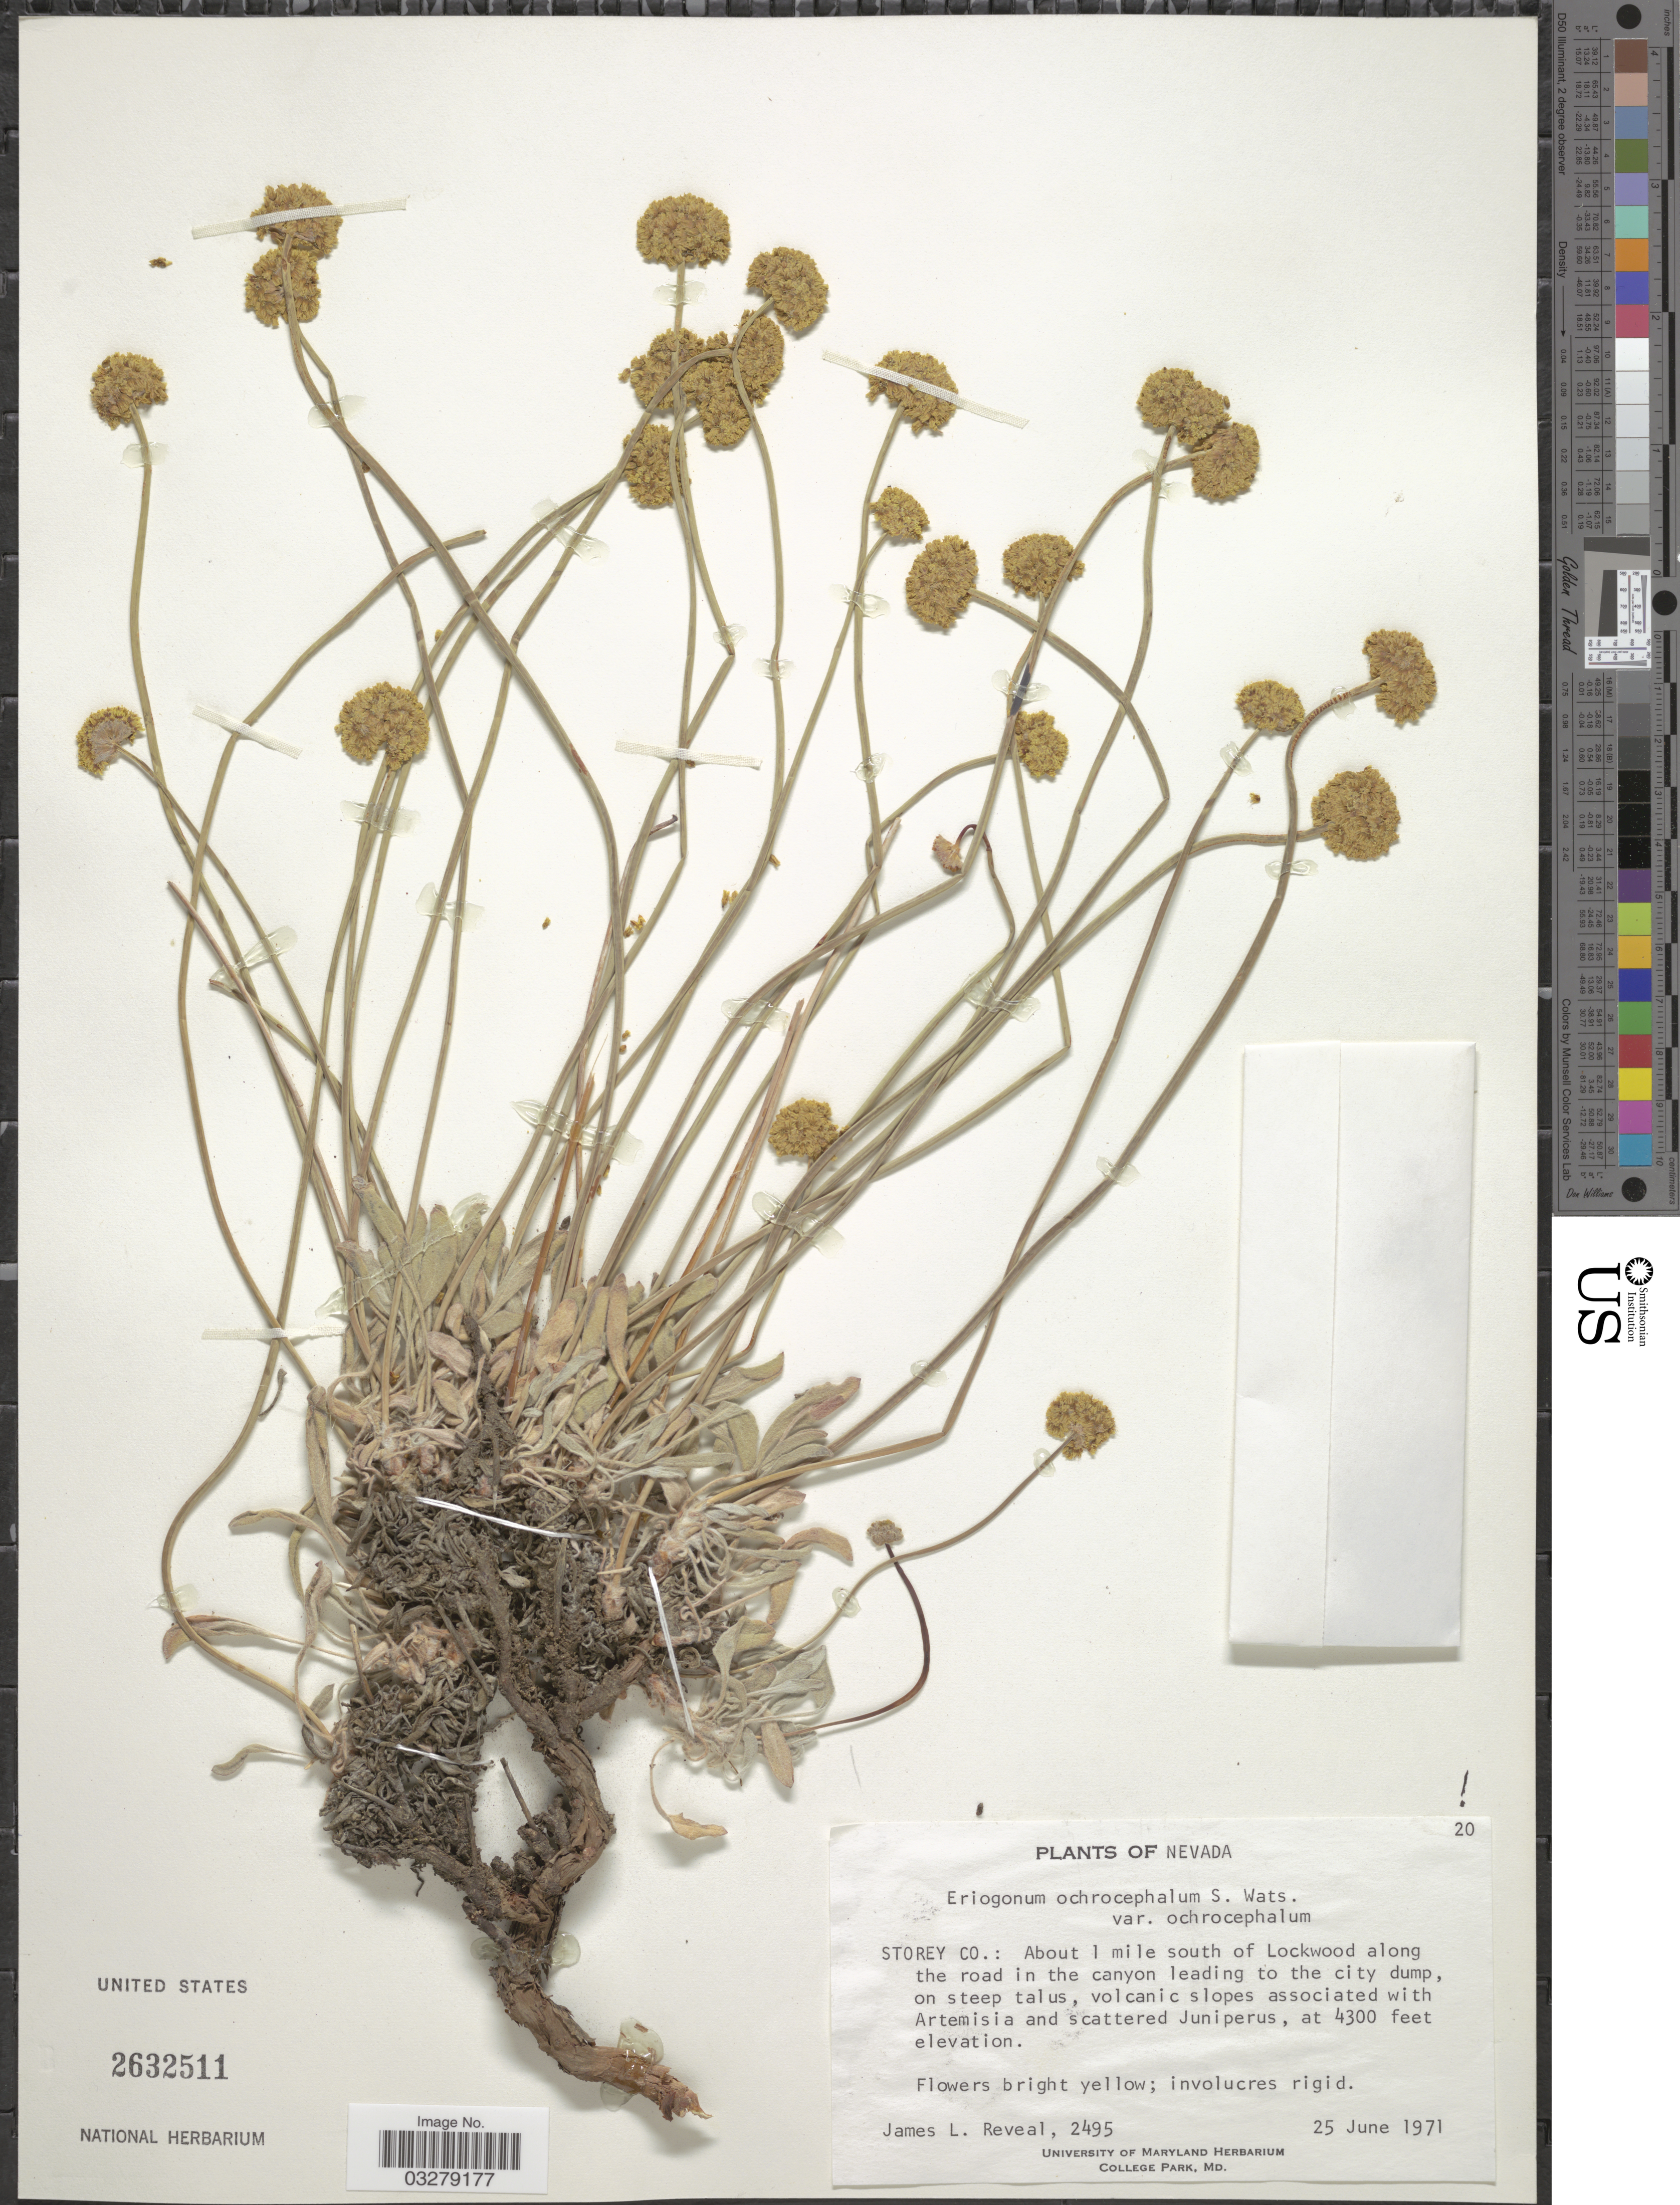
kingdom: Plantae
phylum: Tracheophyta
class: Magnoliopsida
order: Caryophyllales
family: Polygonaceae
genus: Eriogonum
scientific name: Eriogonum ochrocephalum var. ochrocephalum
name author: S. Watson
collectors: J. L. Reveal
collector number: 2495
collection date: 1971-06-25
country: United States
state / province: Nevada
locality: Storey Co.: About 1 mile south of Lockwood along the road in the canyon leading to the city dump.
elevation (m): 1311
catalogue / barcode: US 2632511